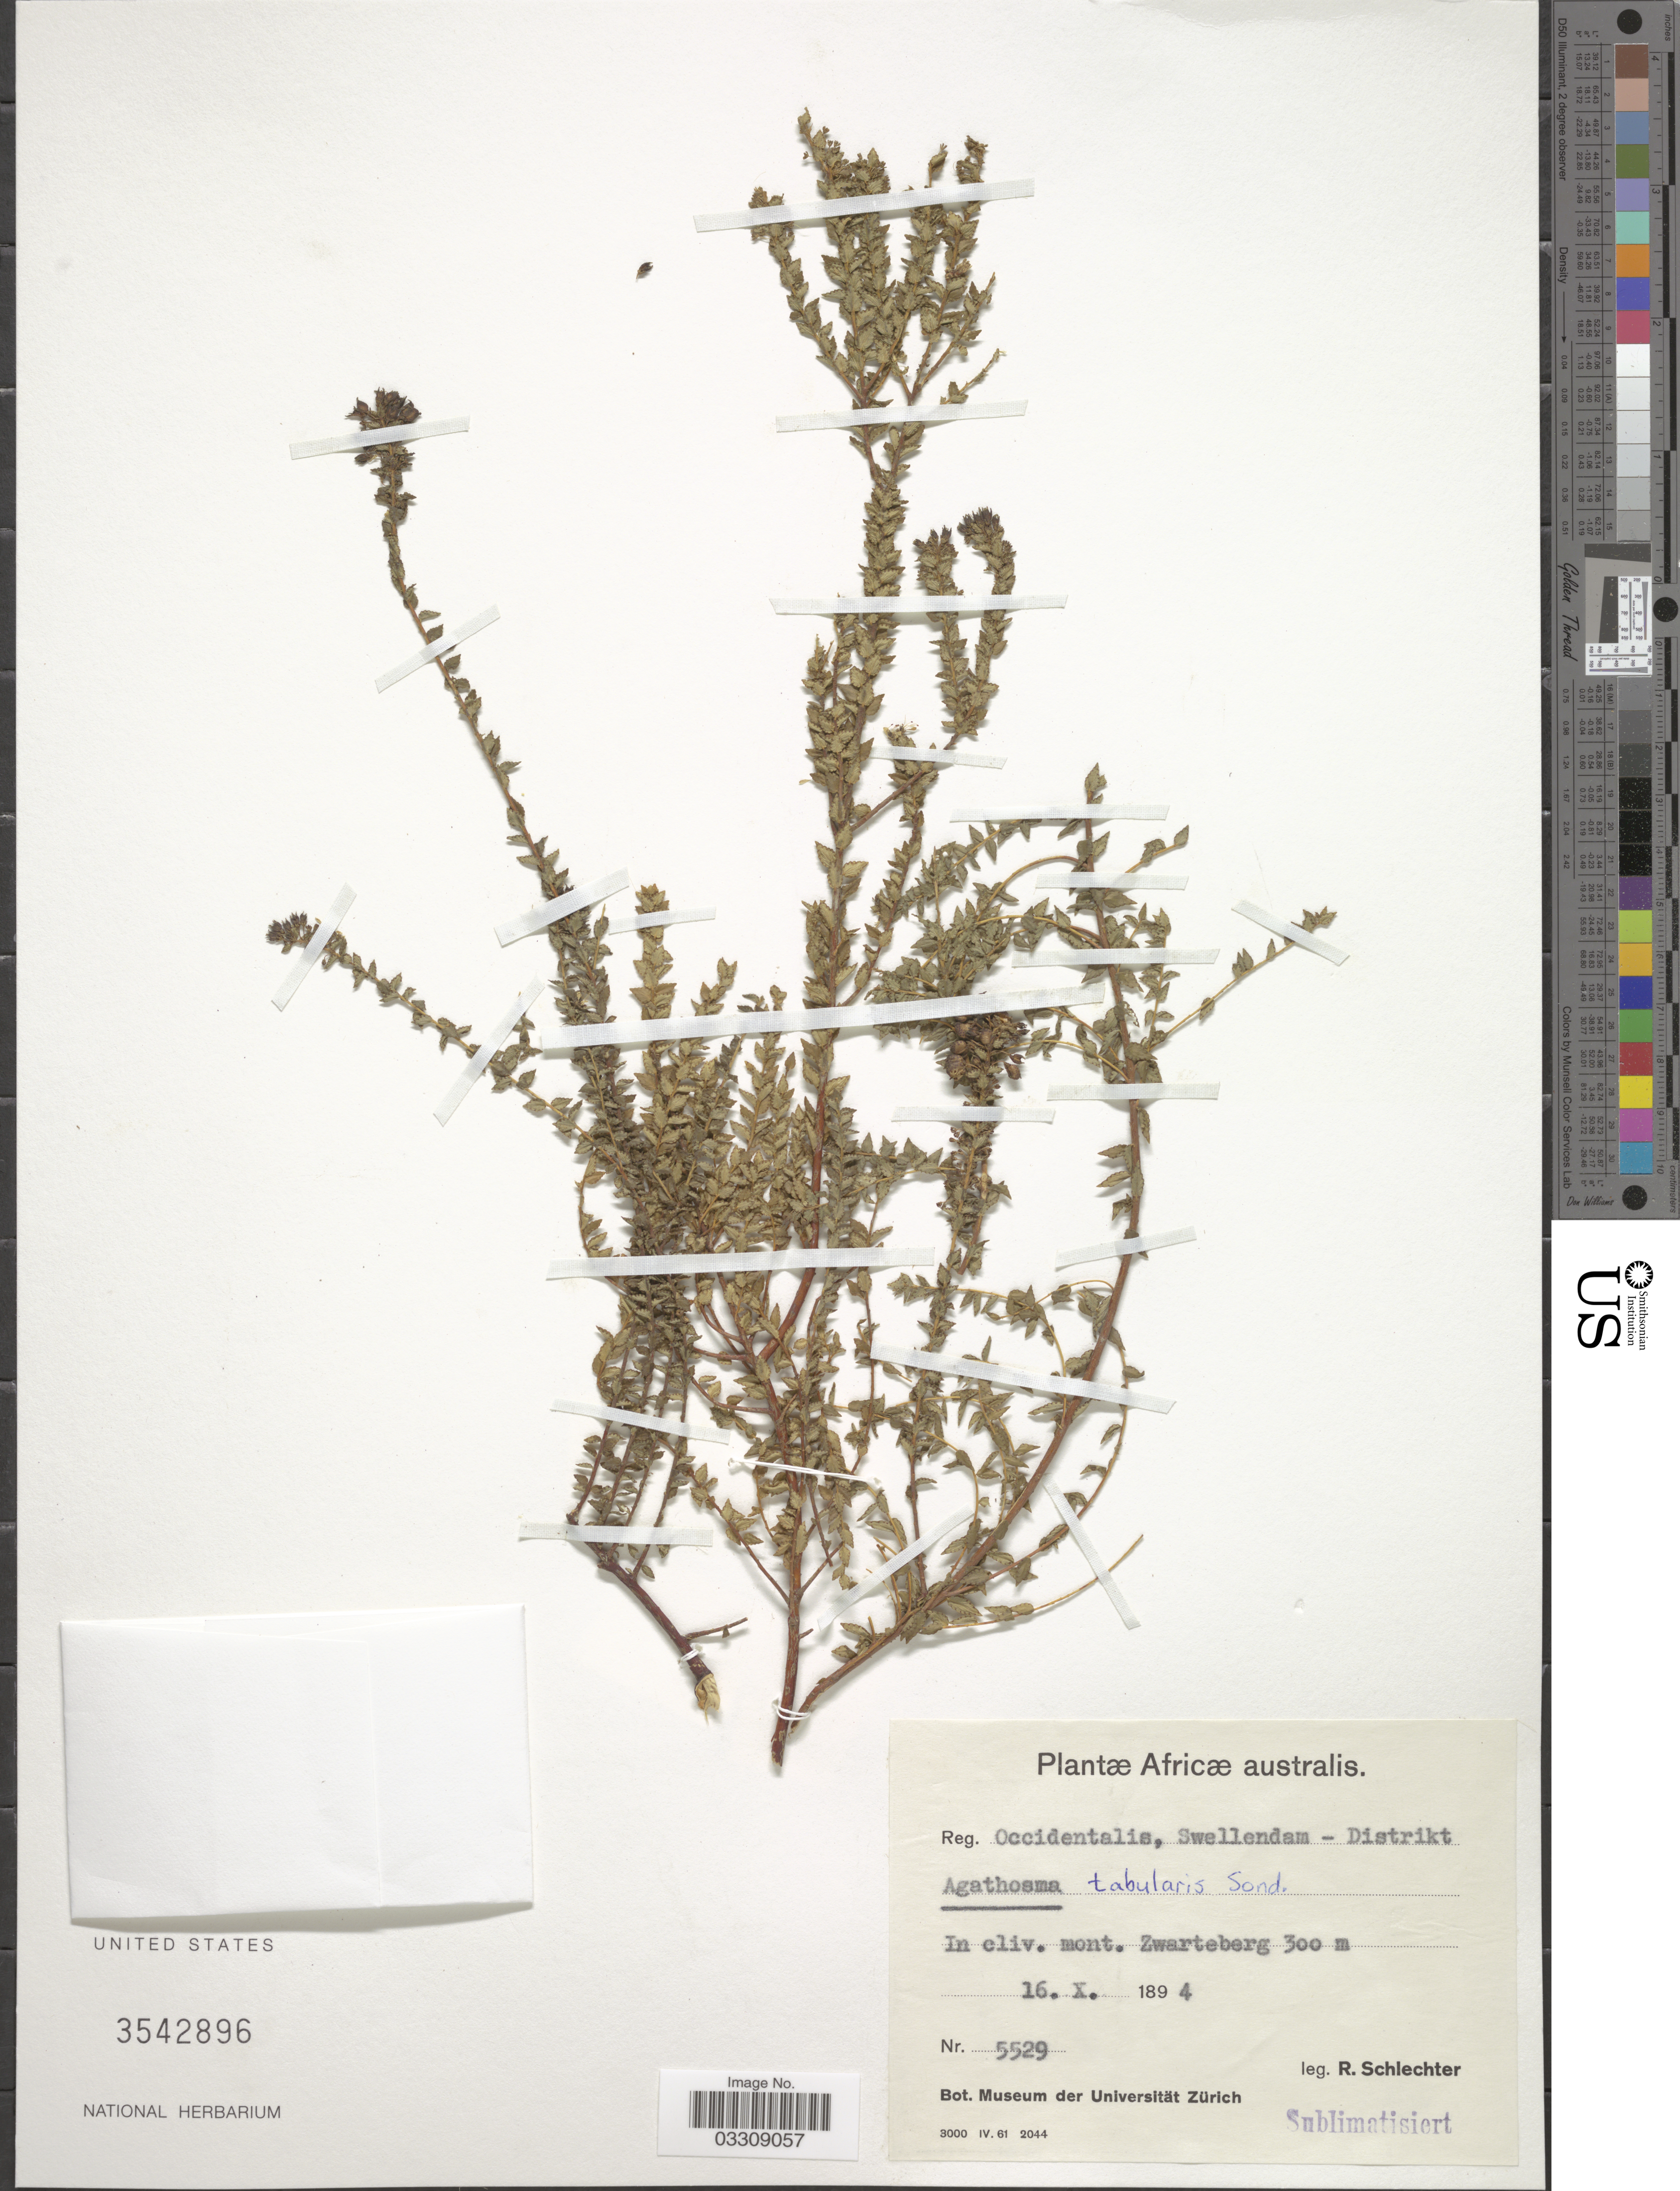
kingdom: Plantae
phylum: Tracheophyta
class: Magnoliopsida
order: Sapindales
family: Rutaceae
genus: Agathosma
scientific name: Agathosma tabularis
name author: Sond.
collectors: F. R. R. Schlechter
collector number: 5529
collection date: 1894-10-16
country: South Africa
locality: Africæ australis. Reg. Occidentalis, Swellendam - Distrikt. In cliv. mont. Zwarteberg.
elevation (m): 300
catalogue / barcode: US 3542896